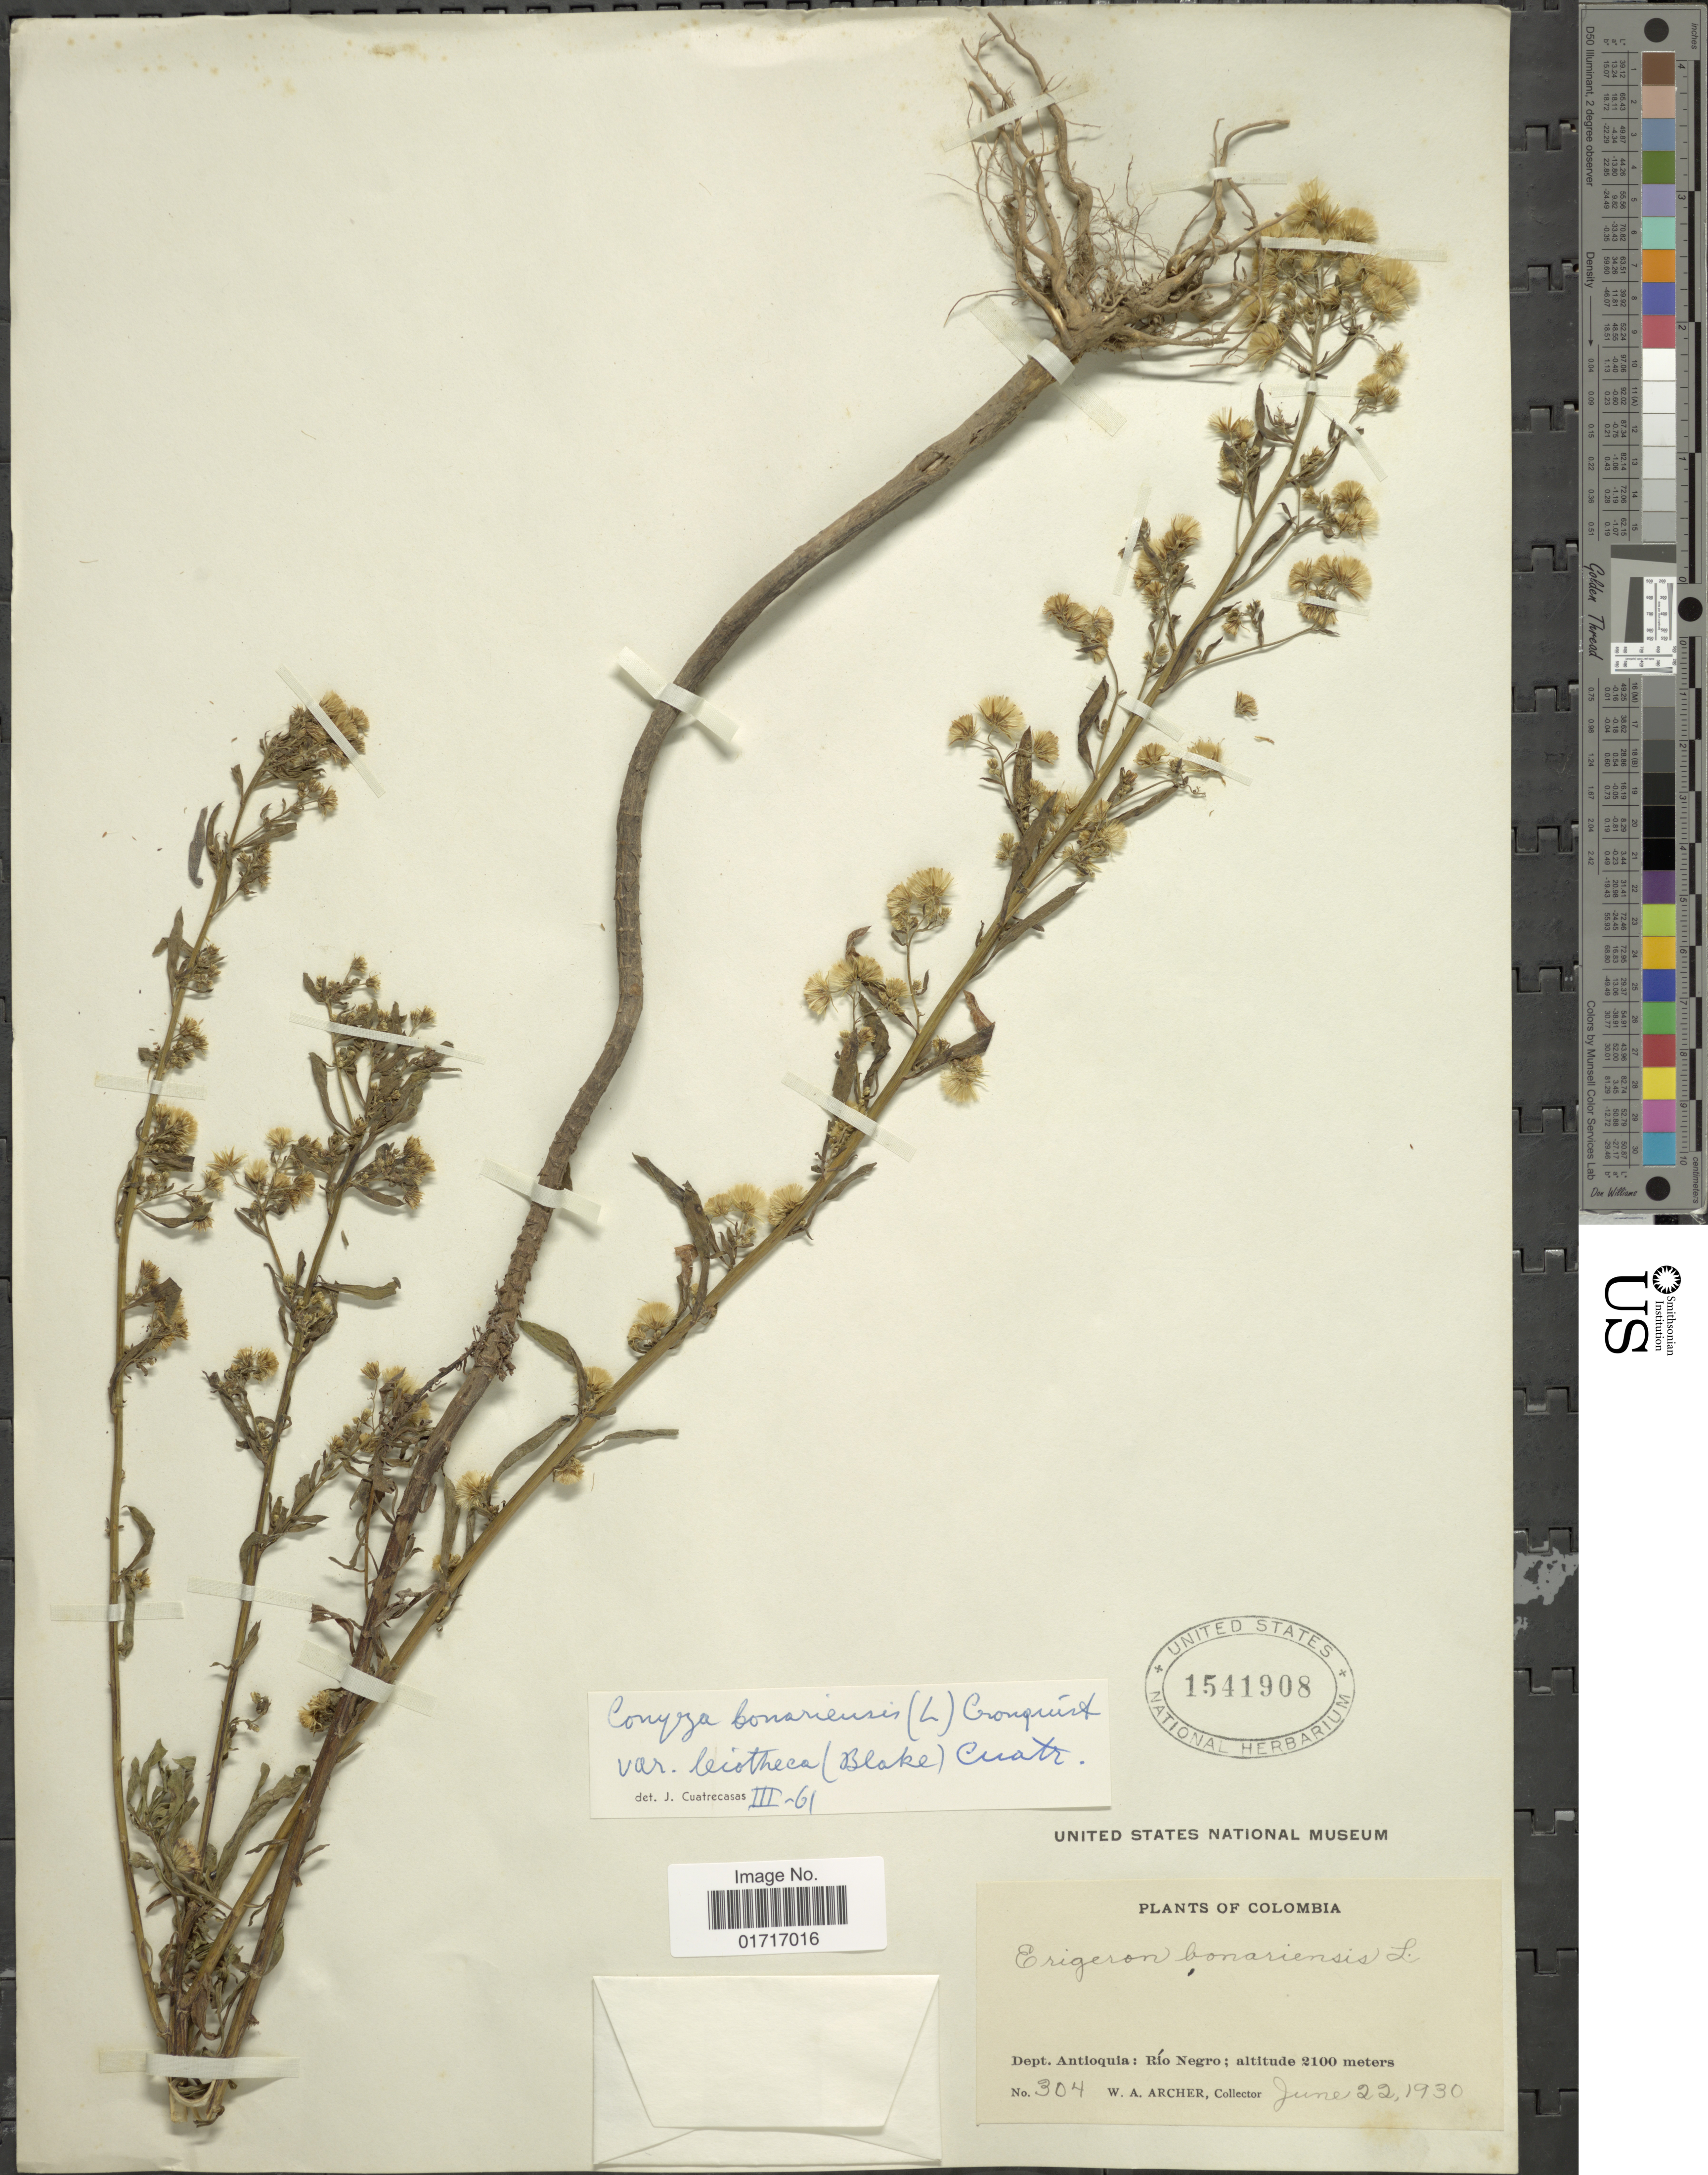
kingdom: Plantae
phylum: Tracheophyta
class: Magnoliopsida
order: Asterales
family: Asteraceae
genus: Conyza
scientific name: Conyza bonariensis var. leiotheca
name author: (S.F. Blake) Cuatrec.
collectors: W. A. Archer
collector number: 304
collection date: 1930-06-22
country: Colombia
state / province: Antioquia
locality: Det. Antioquia: Rio Negro.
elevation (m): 2100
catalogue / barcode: US 1541908